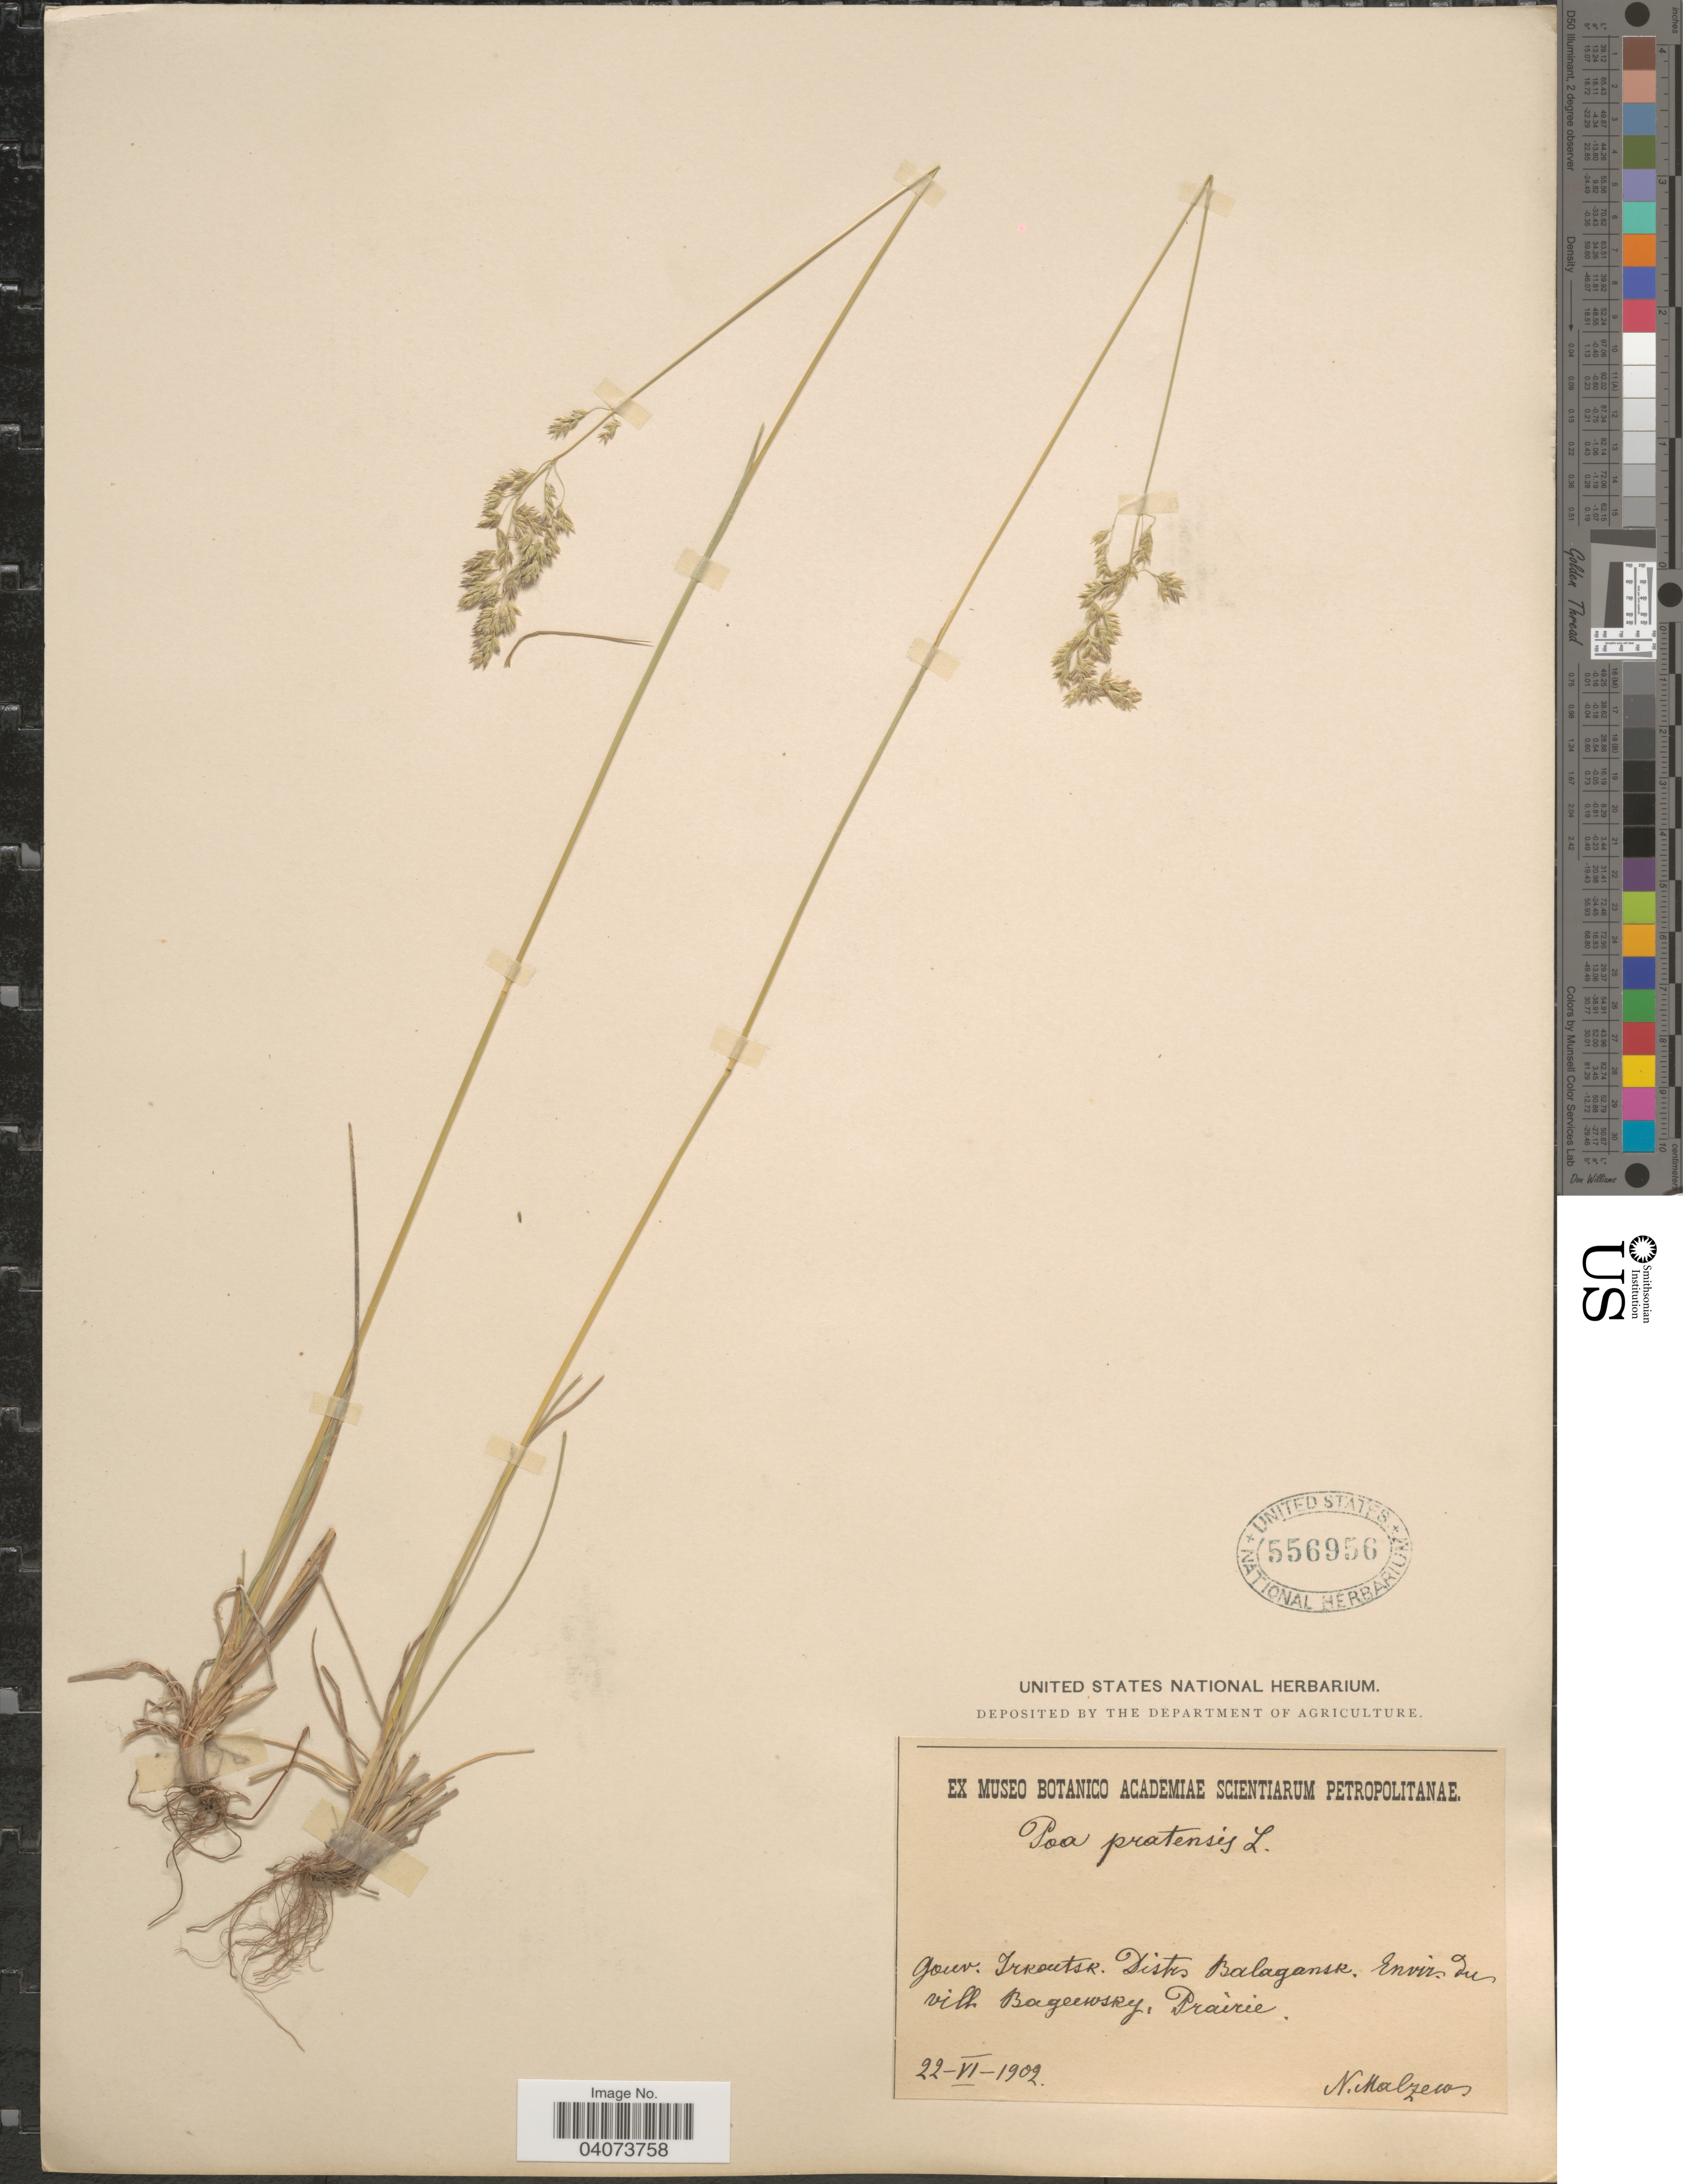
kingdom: Plantae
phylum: Tracheophyta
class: Liliopsida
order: Poales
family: Poaceae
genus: Poa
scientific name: Poa pratensis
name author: L.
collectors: N. Malzew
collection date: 1902-06-22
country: Russian Federation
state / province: Irkutsk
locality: Gouv. Irkutsk . Distr. Balagansk. Envir. du vill. Bageewsky. Prairie.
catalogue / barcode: US 556956